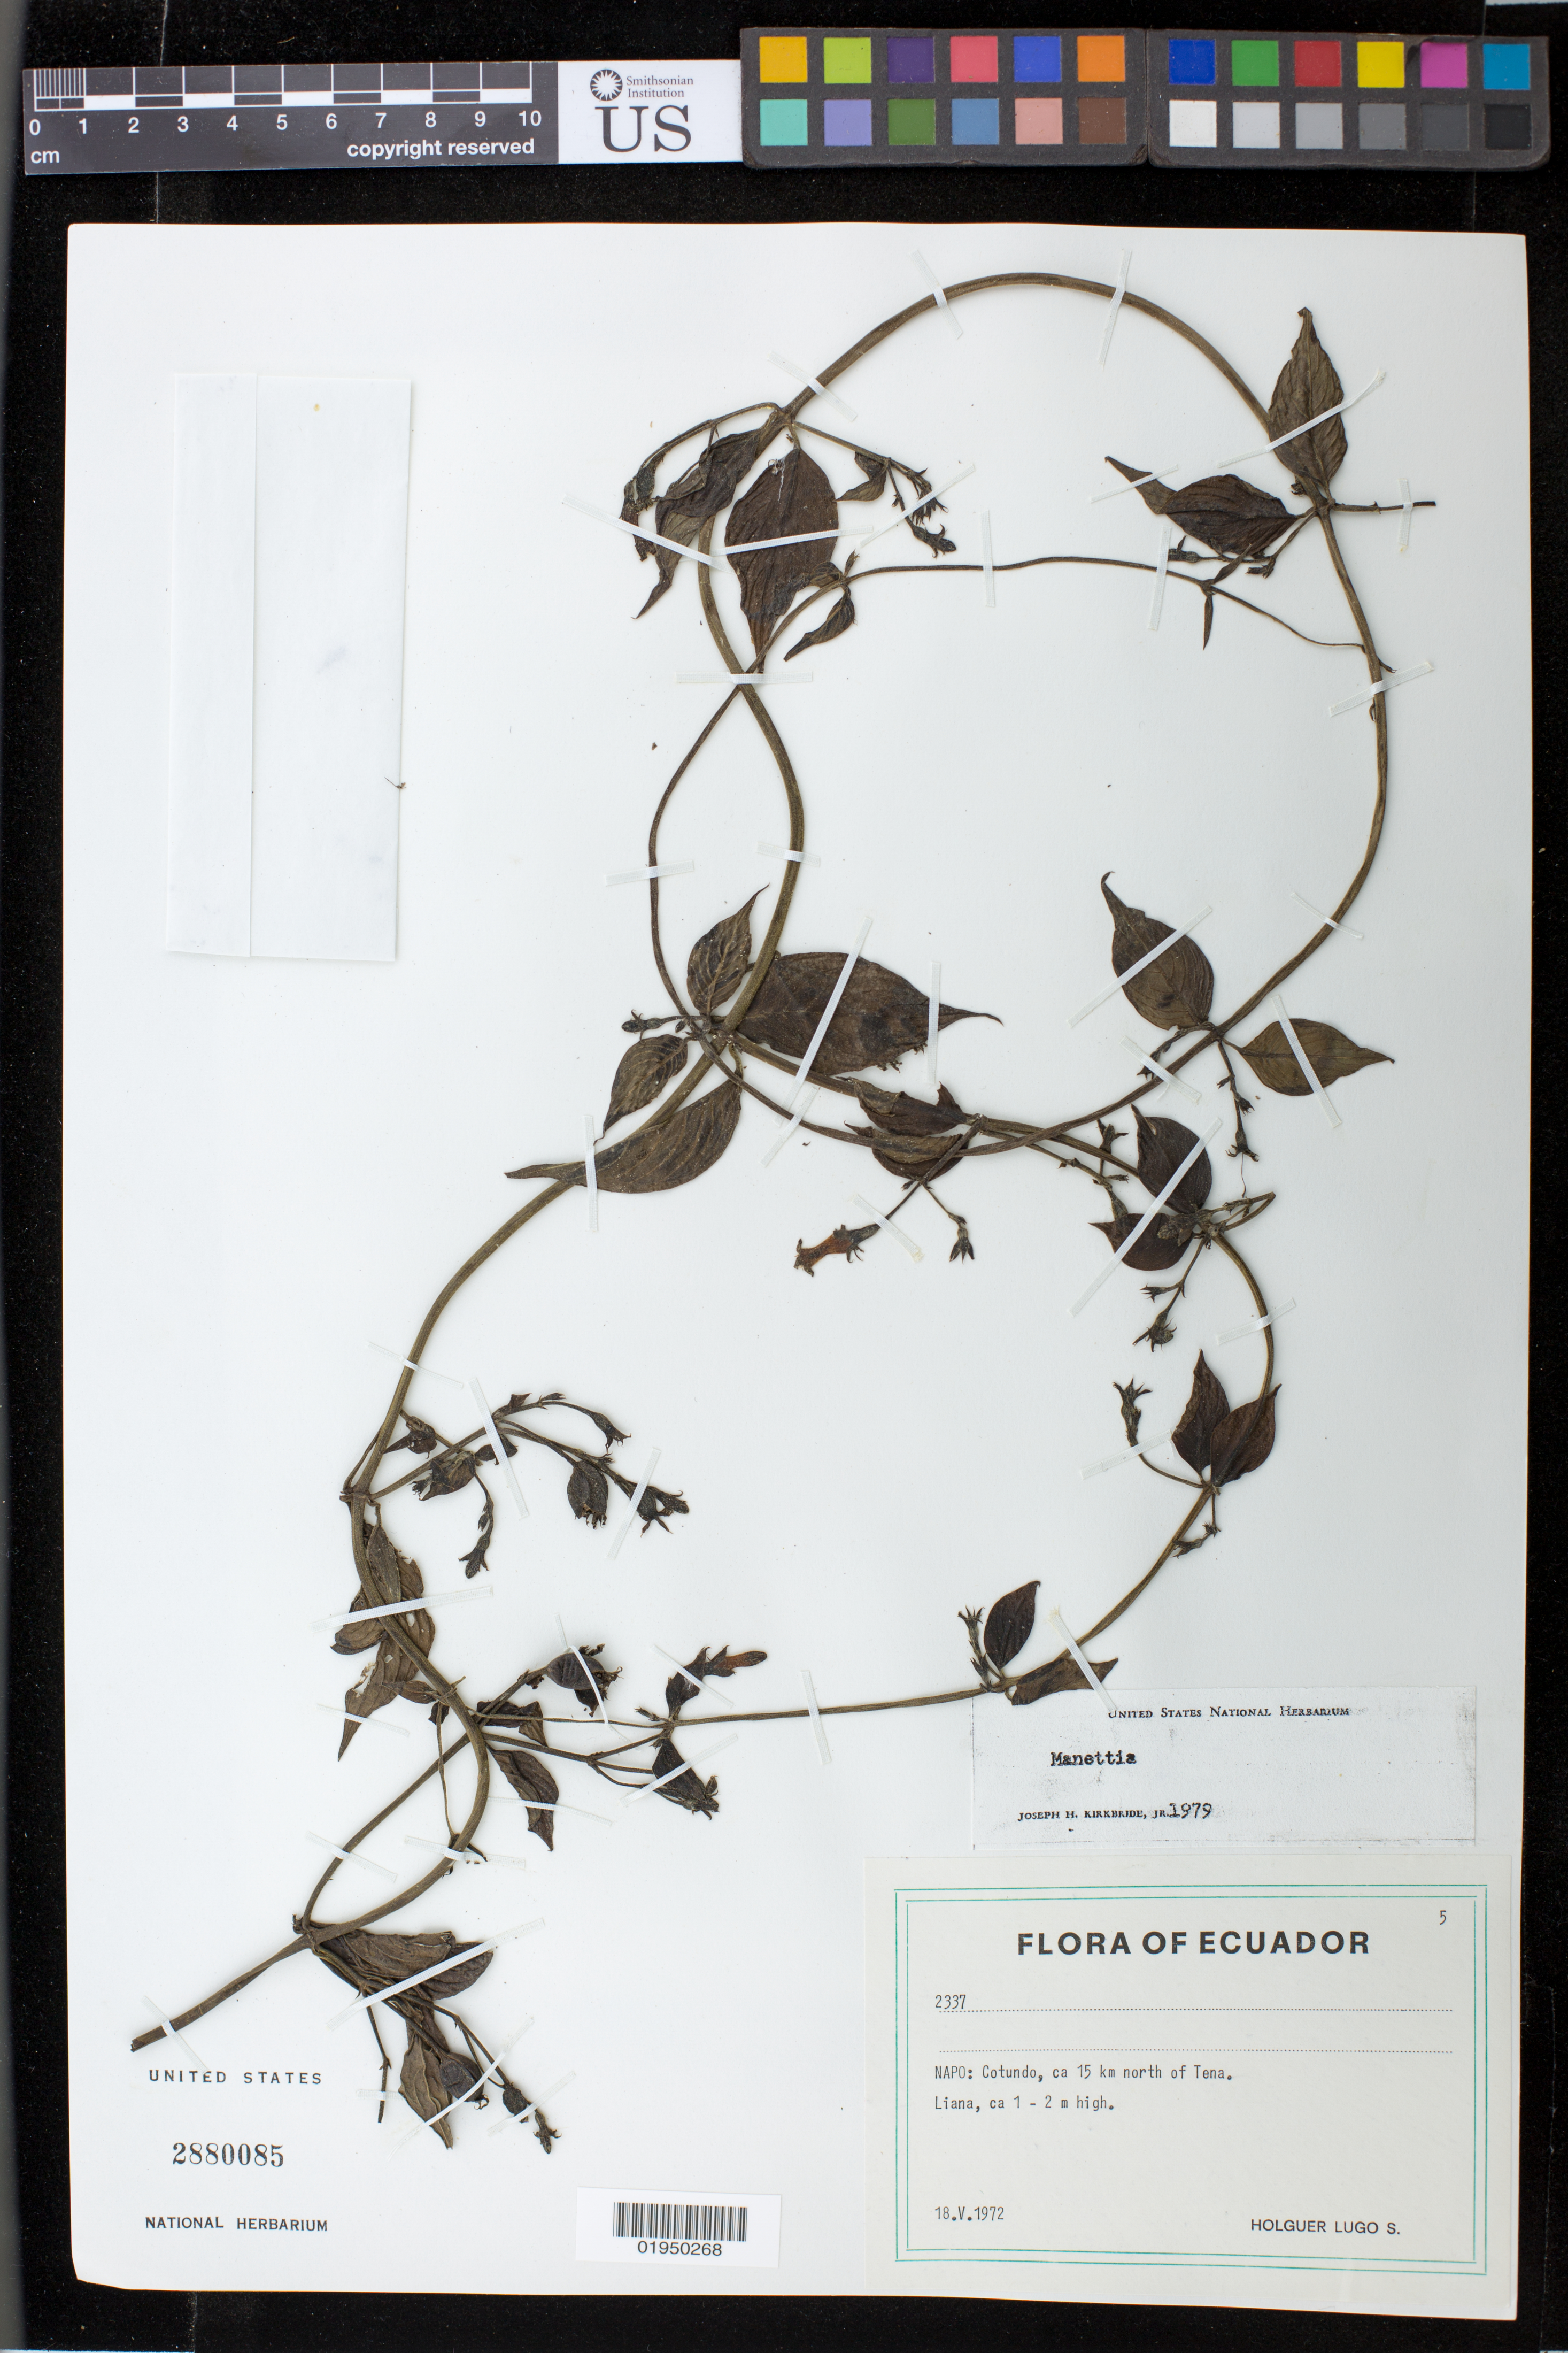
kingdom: Plantae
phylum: Tracheophyta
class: Magnoliopsida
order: Gentianales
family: Rubiaceae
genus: Manettia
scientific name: Manettia sp.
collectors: H. Lugo S.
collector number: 2337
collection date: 1972-05-18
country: Ecuador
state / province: Napo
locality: Corundo, ca 15 km north of Tena.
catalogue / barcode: US 2880085